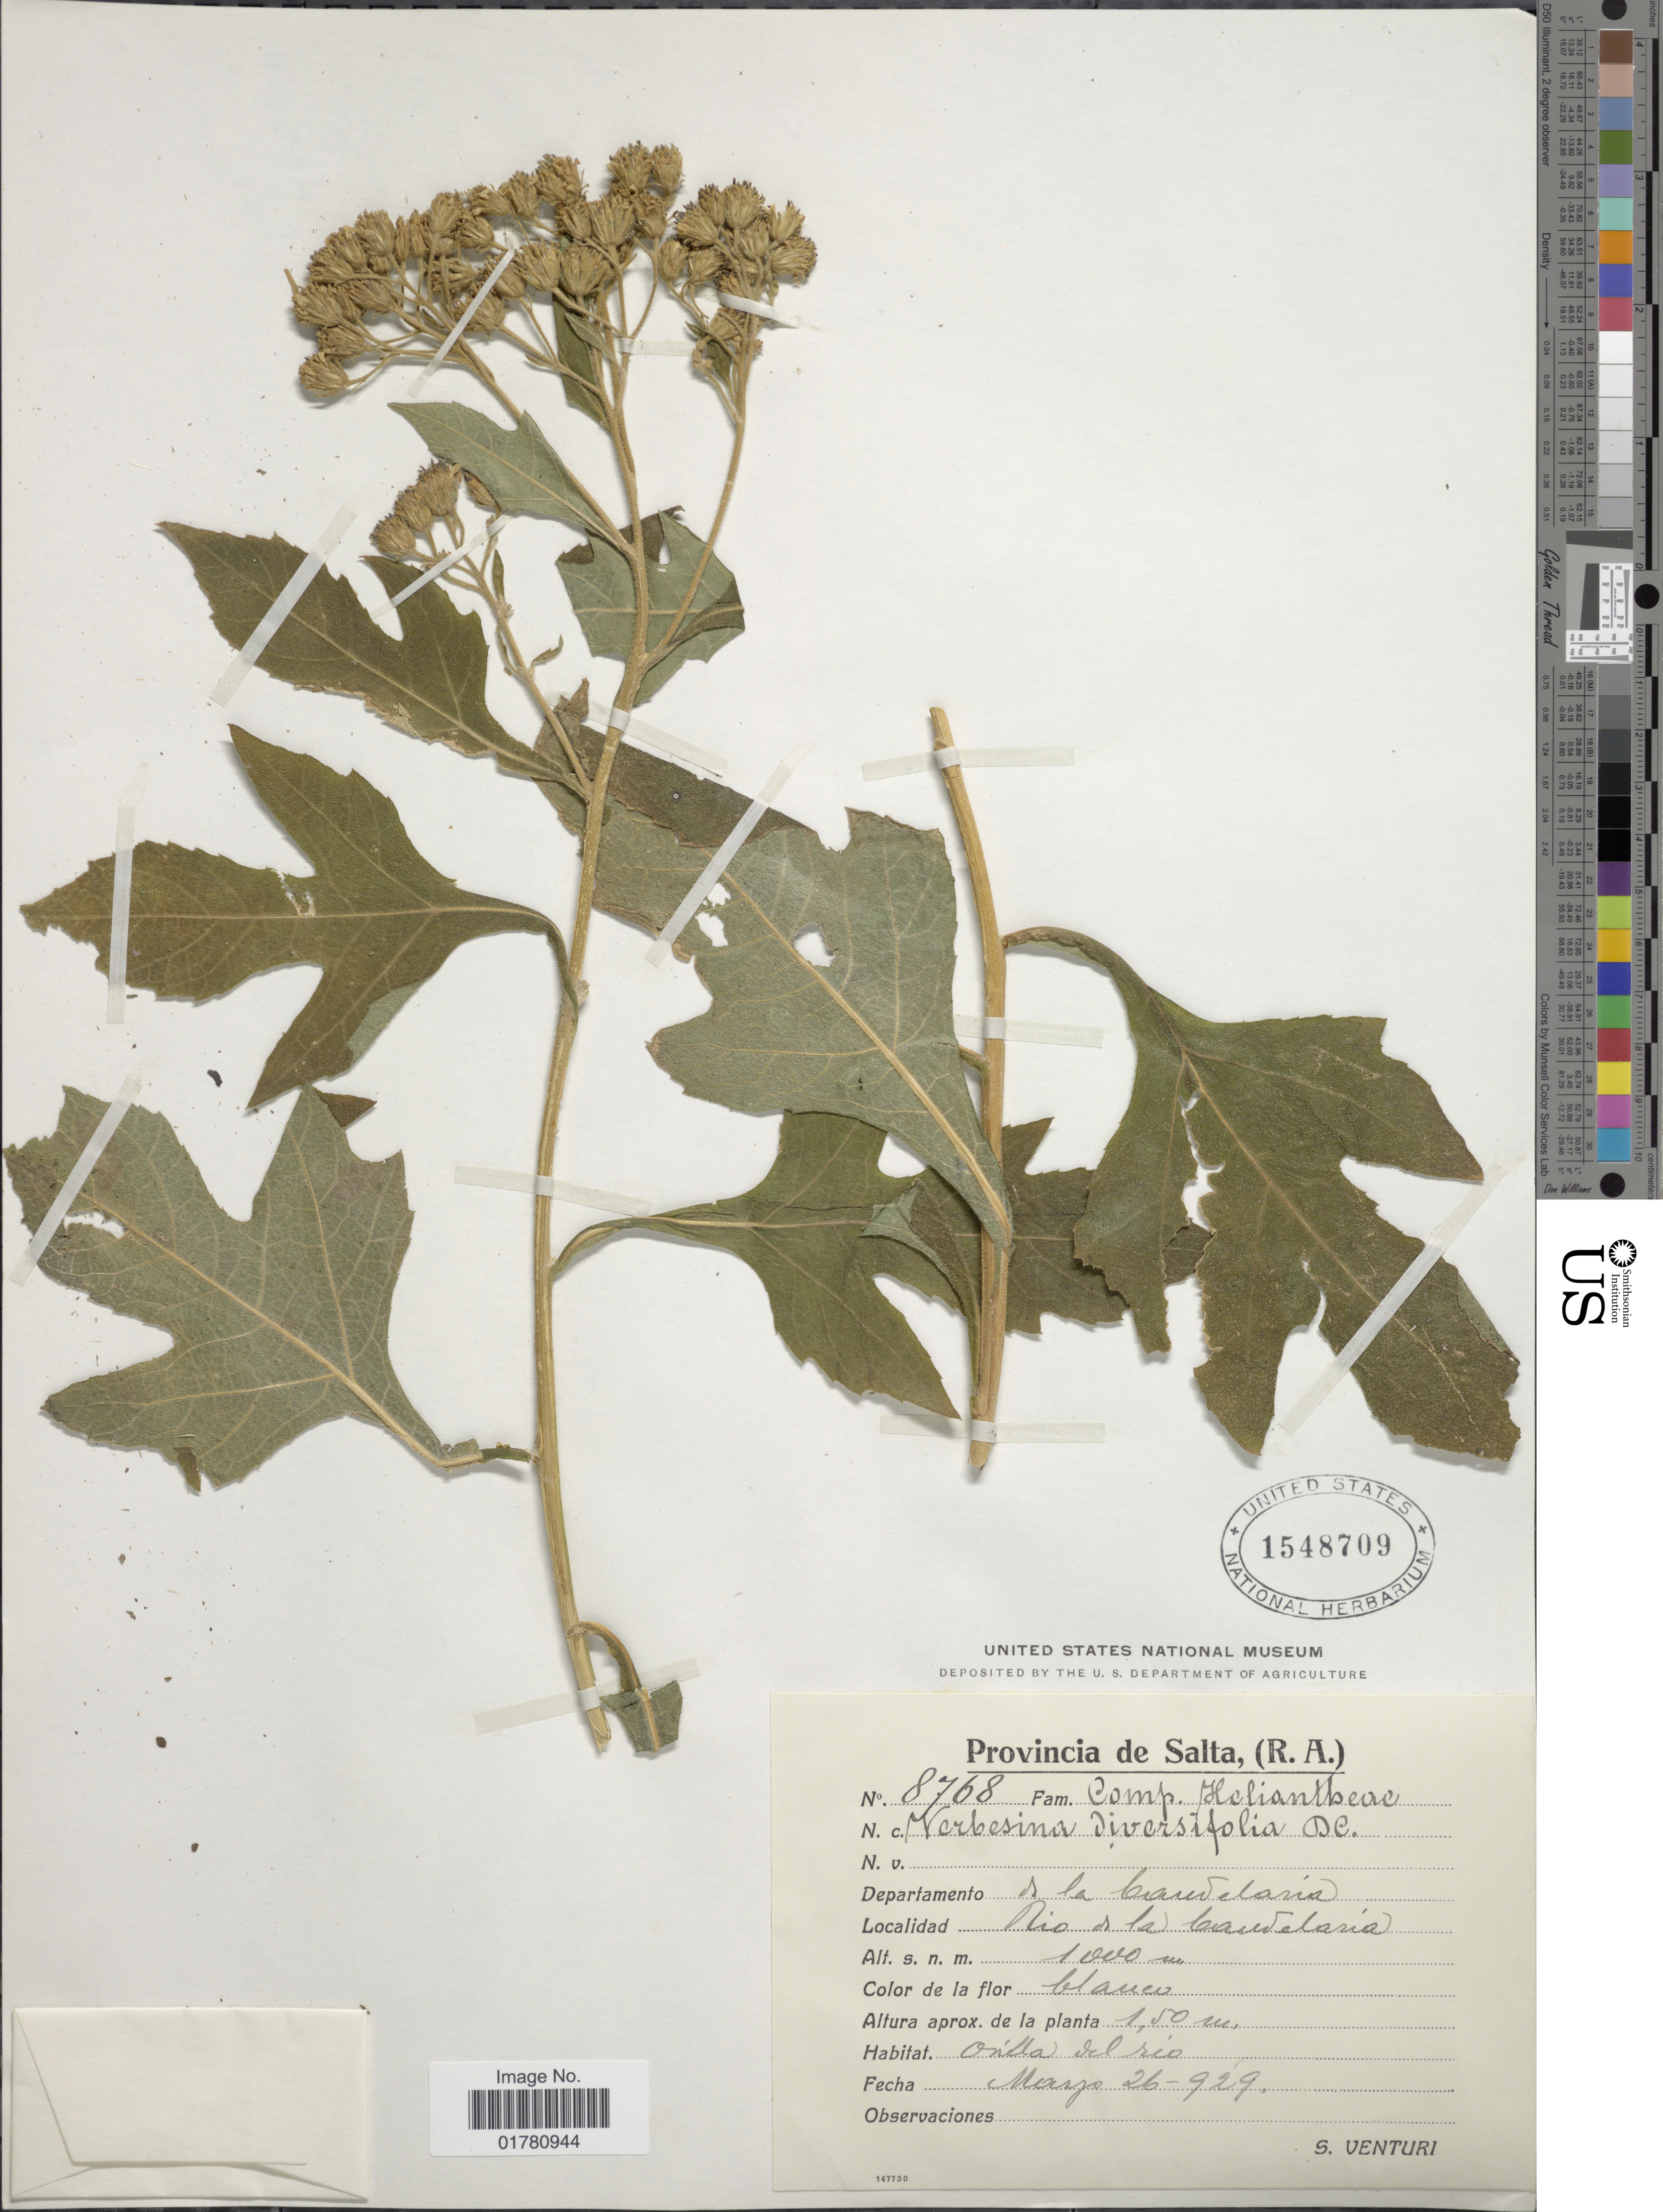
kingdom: Plantae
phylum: Tracheophyta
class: Magnoliopsida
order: Asterales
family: Asteraceae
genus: Verbesina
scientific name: Verbesina lilloi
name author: S.F. Blake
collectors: S. Venturi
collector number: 8768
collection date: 1929-03-26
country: Argentina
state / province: Salta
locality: Departamento de la Candelaria, Rio de la Candelaria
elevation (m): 1000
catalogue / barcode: US 1548709